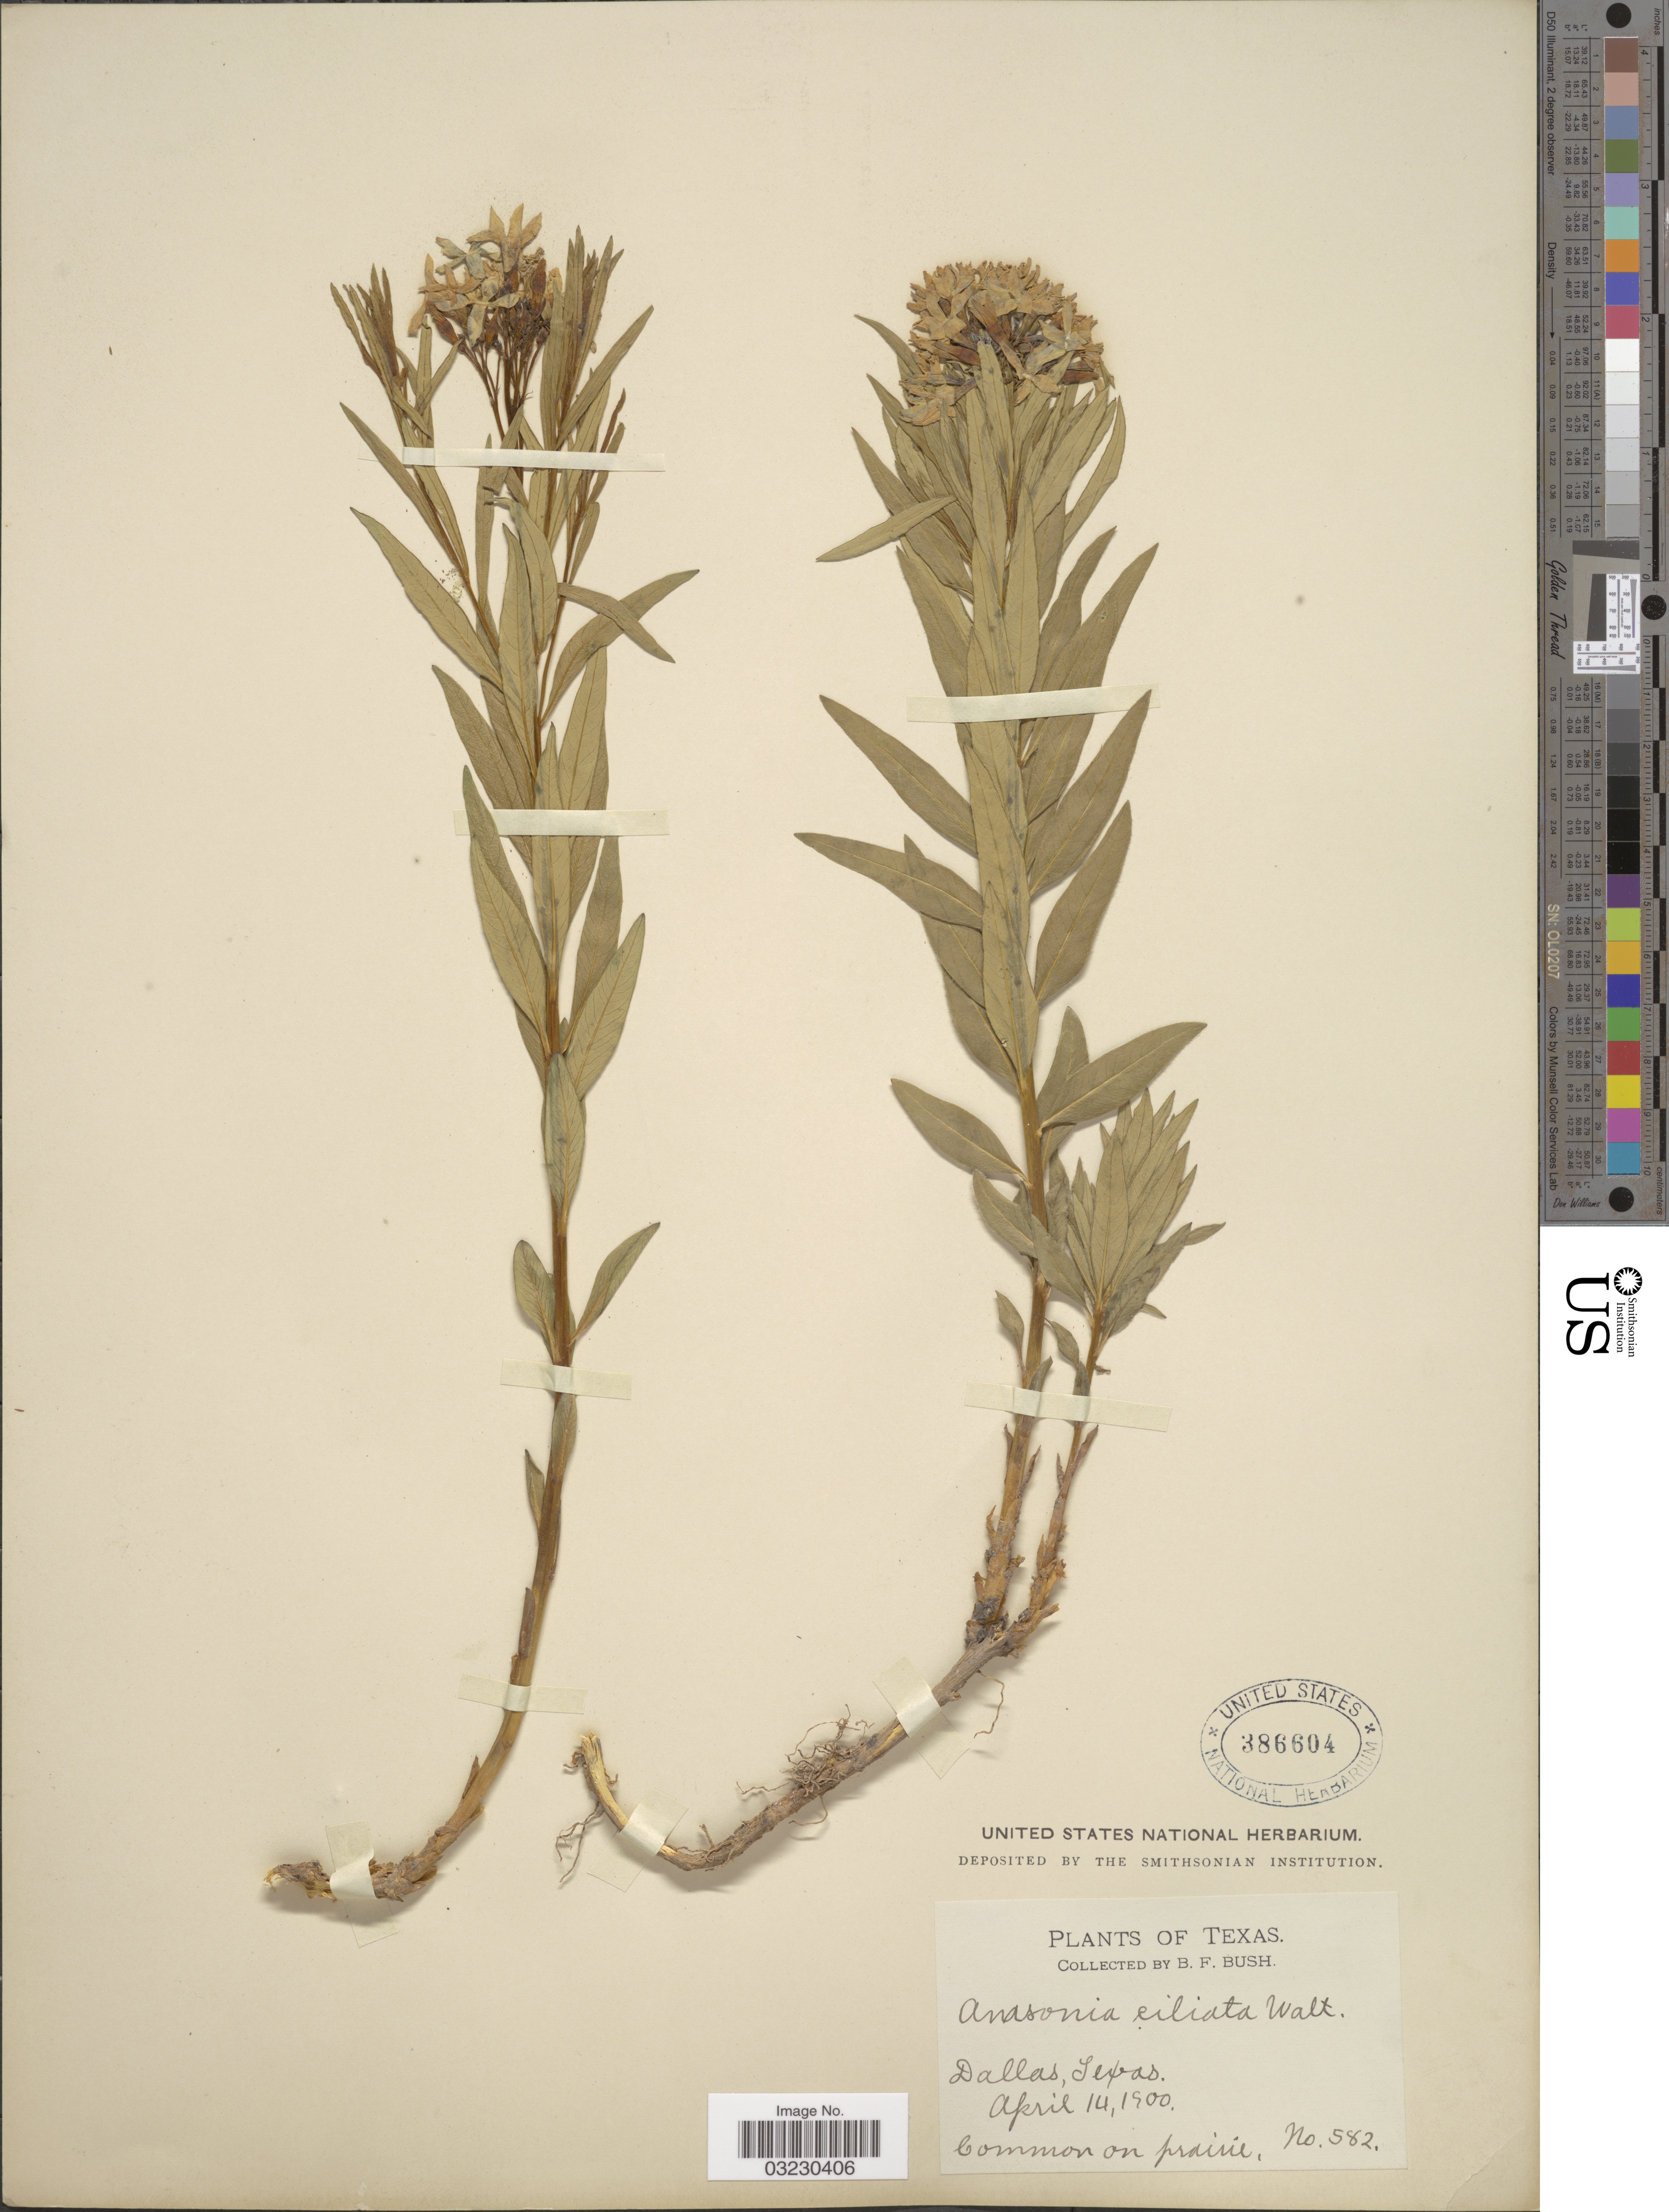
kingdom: Plantae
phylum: Tracheophyta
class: Magnoliopsida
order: Gentianales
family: Apocynaceae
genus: Amsonia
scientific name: Amsonia ciliata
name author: Walter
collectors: B. F. Bush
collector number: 582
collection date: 1900-04-14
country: United States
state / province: Texas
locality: Dallas.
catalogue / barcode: US 386604